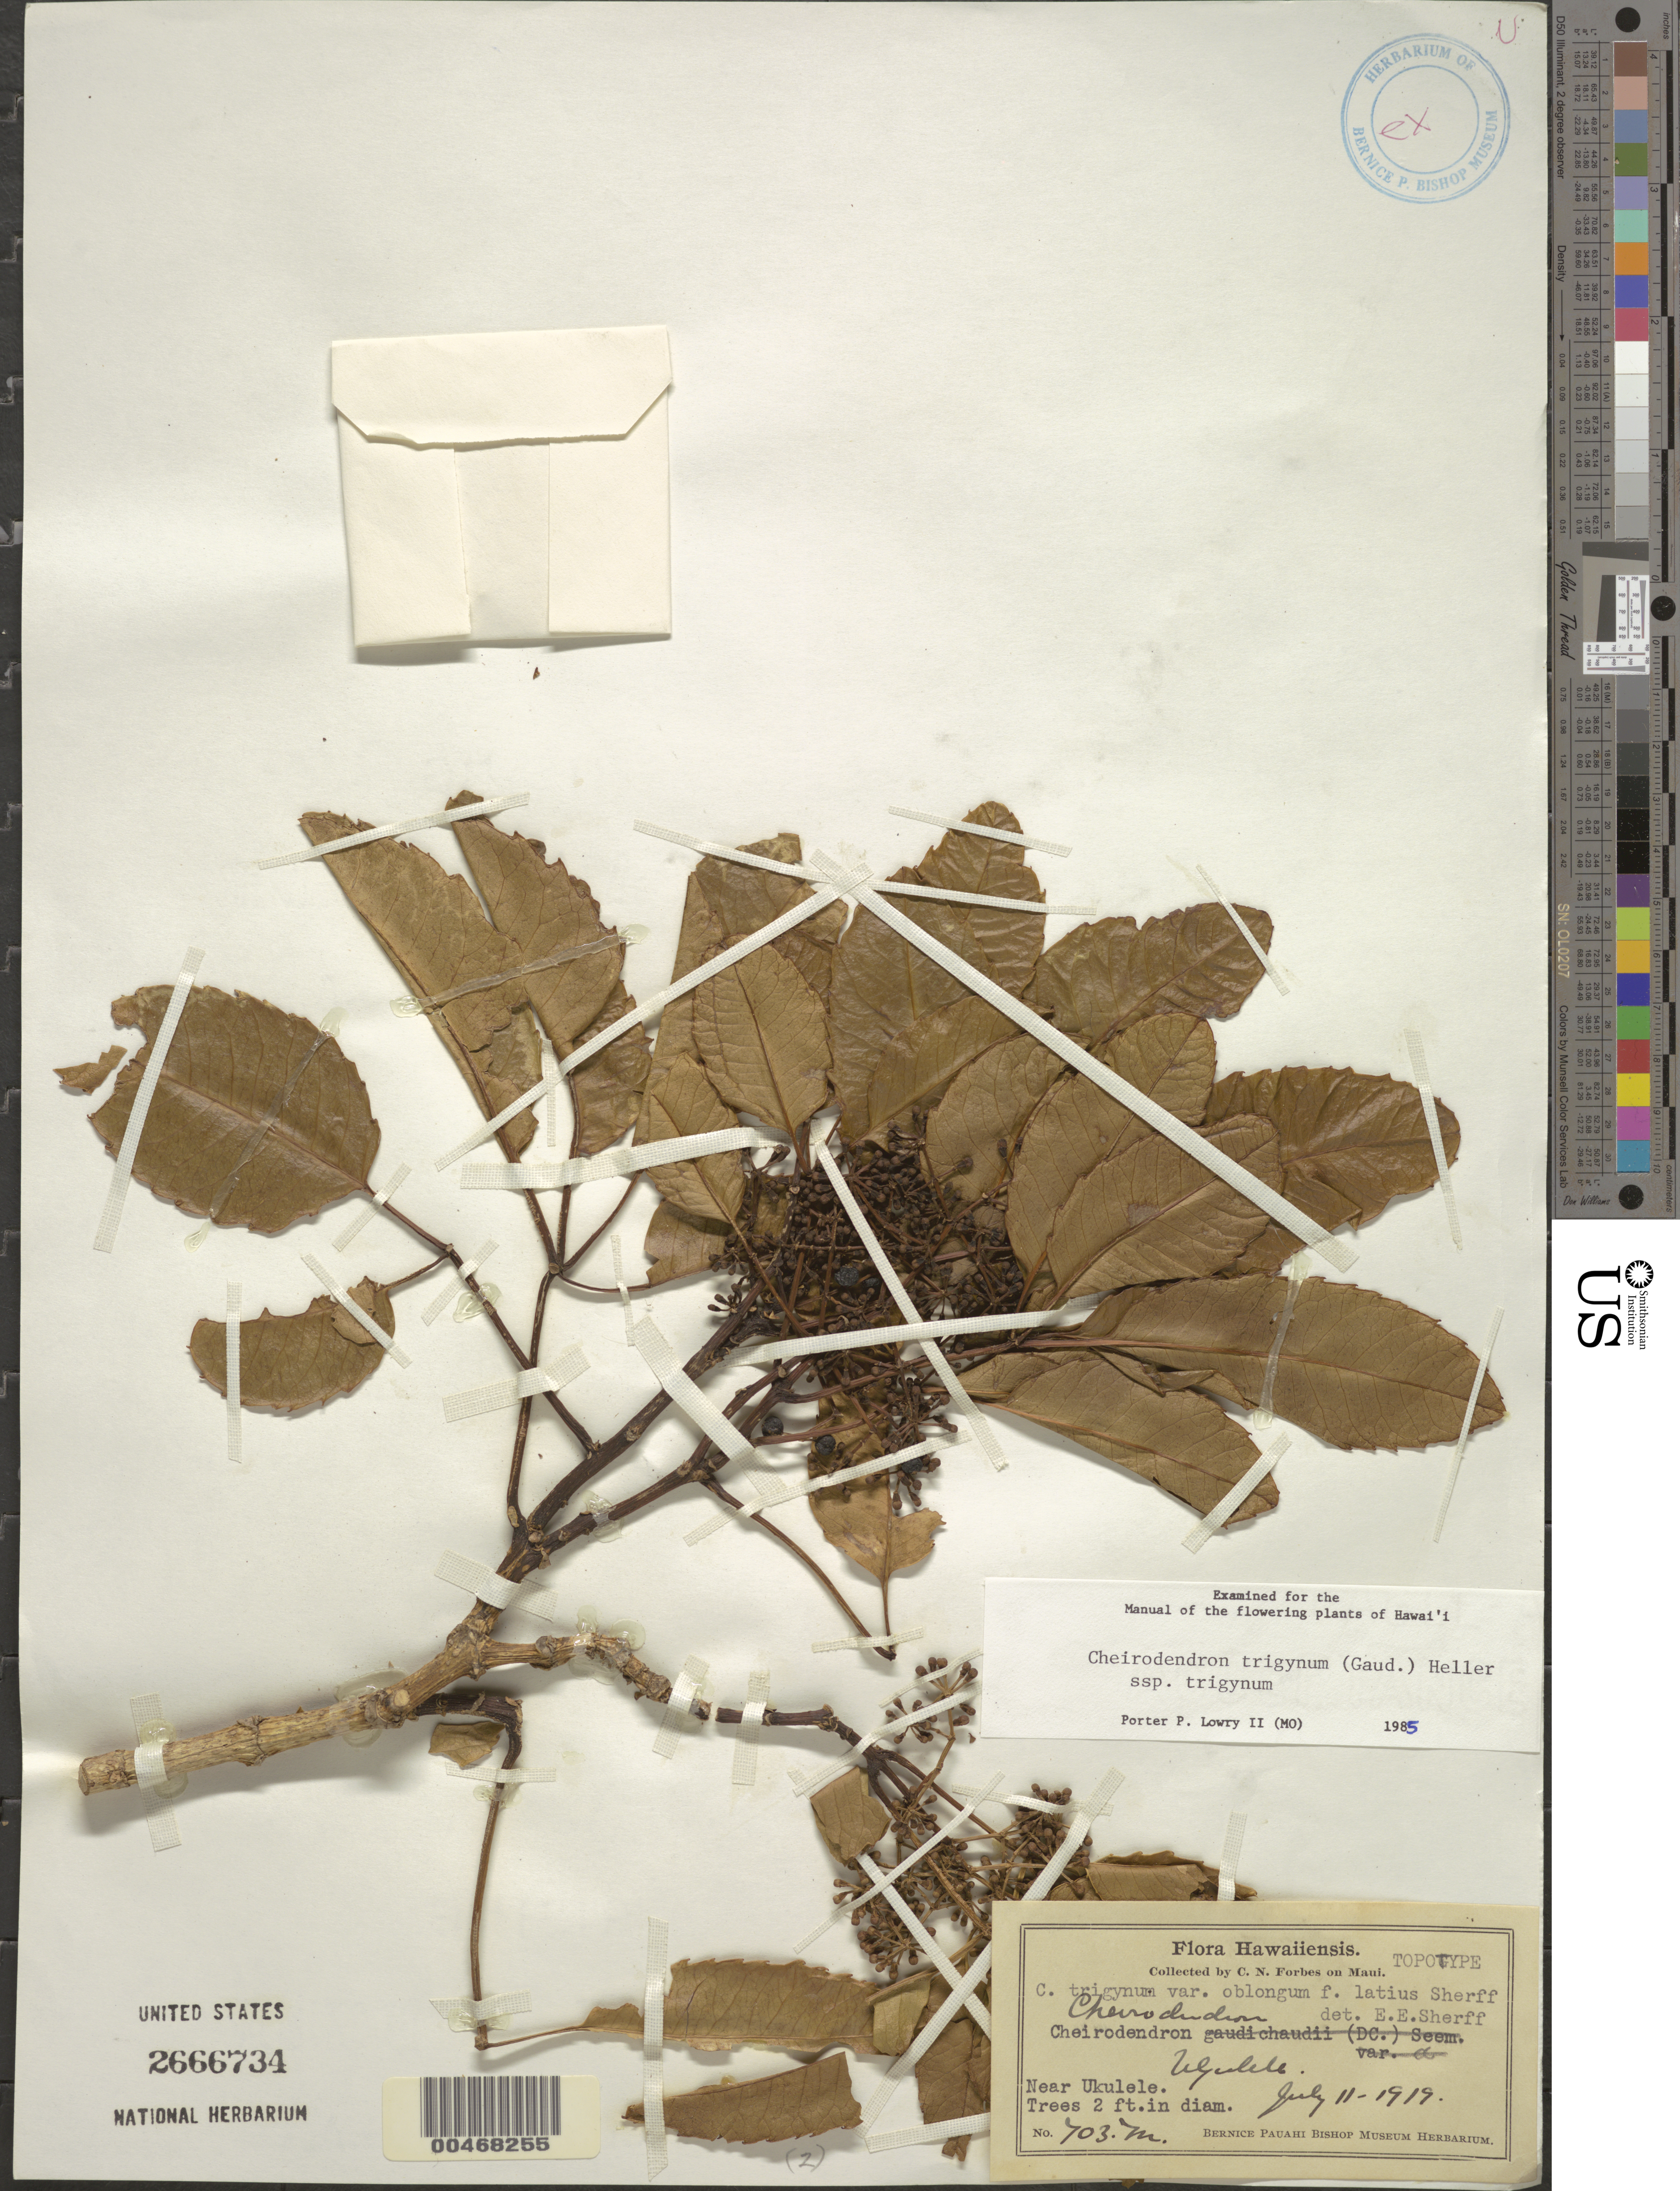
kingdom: Plantae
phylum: Tracheophyta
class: Magnoliopsida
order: Apiales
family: Araliaceae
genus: Cheirodendron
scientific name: Cheirodendron trigynum subsp. trigynum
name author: (Gaudich.) A. Heller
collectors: C. N. Forbes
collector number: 703.M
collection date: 1919-07-11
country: United States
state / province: Hawaii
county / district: Maui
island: Maui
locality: Near Ukulel.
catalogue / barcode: US 2666734